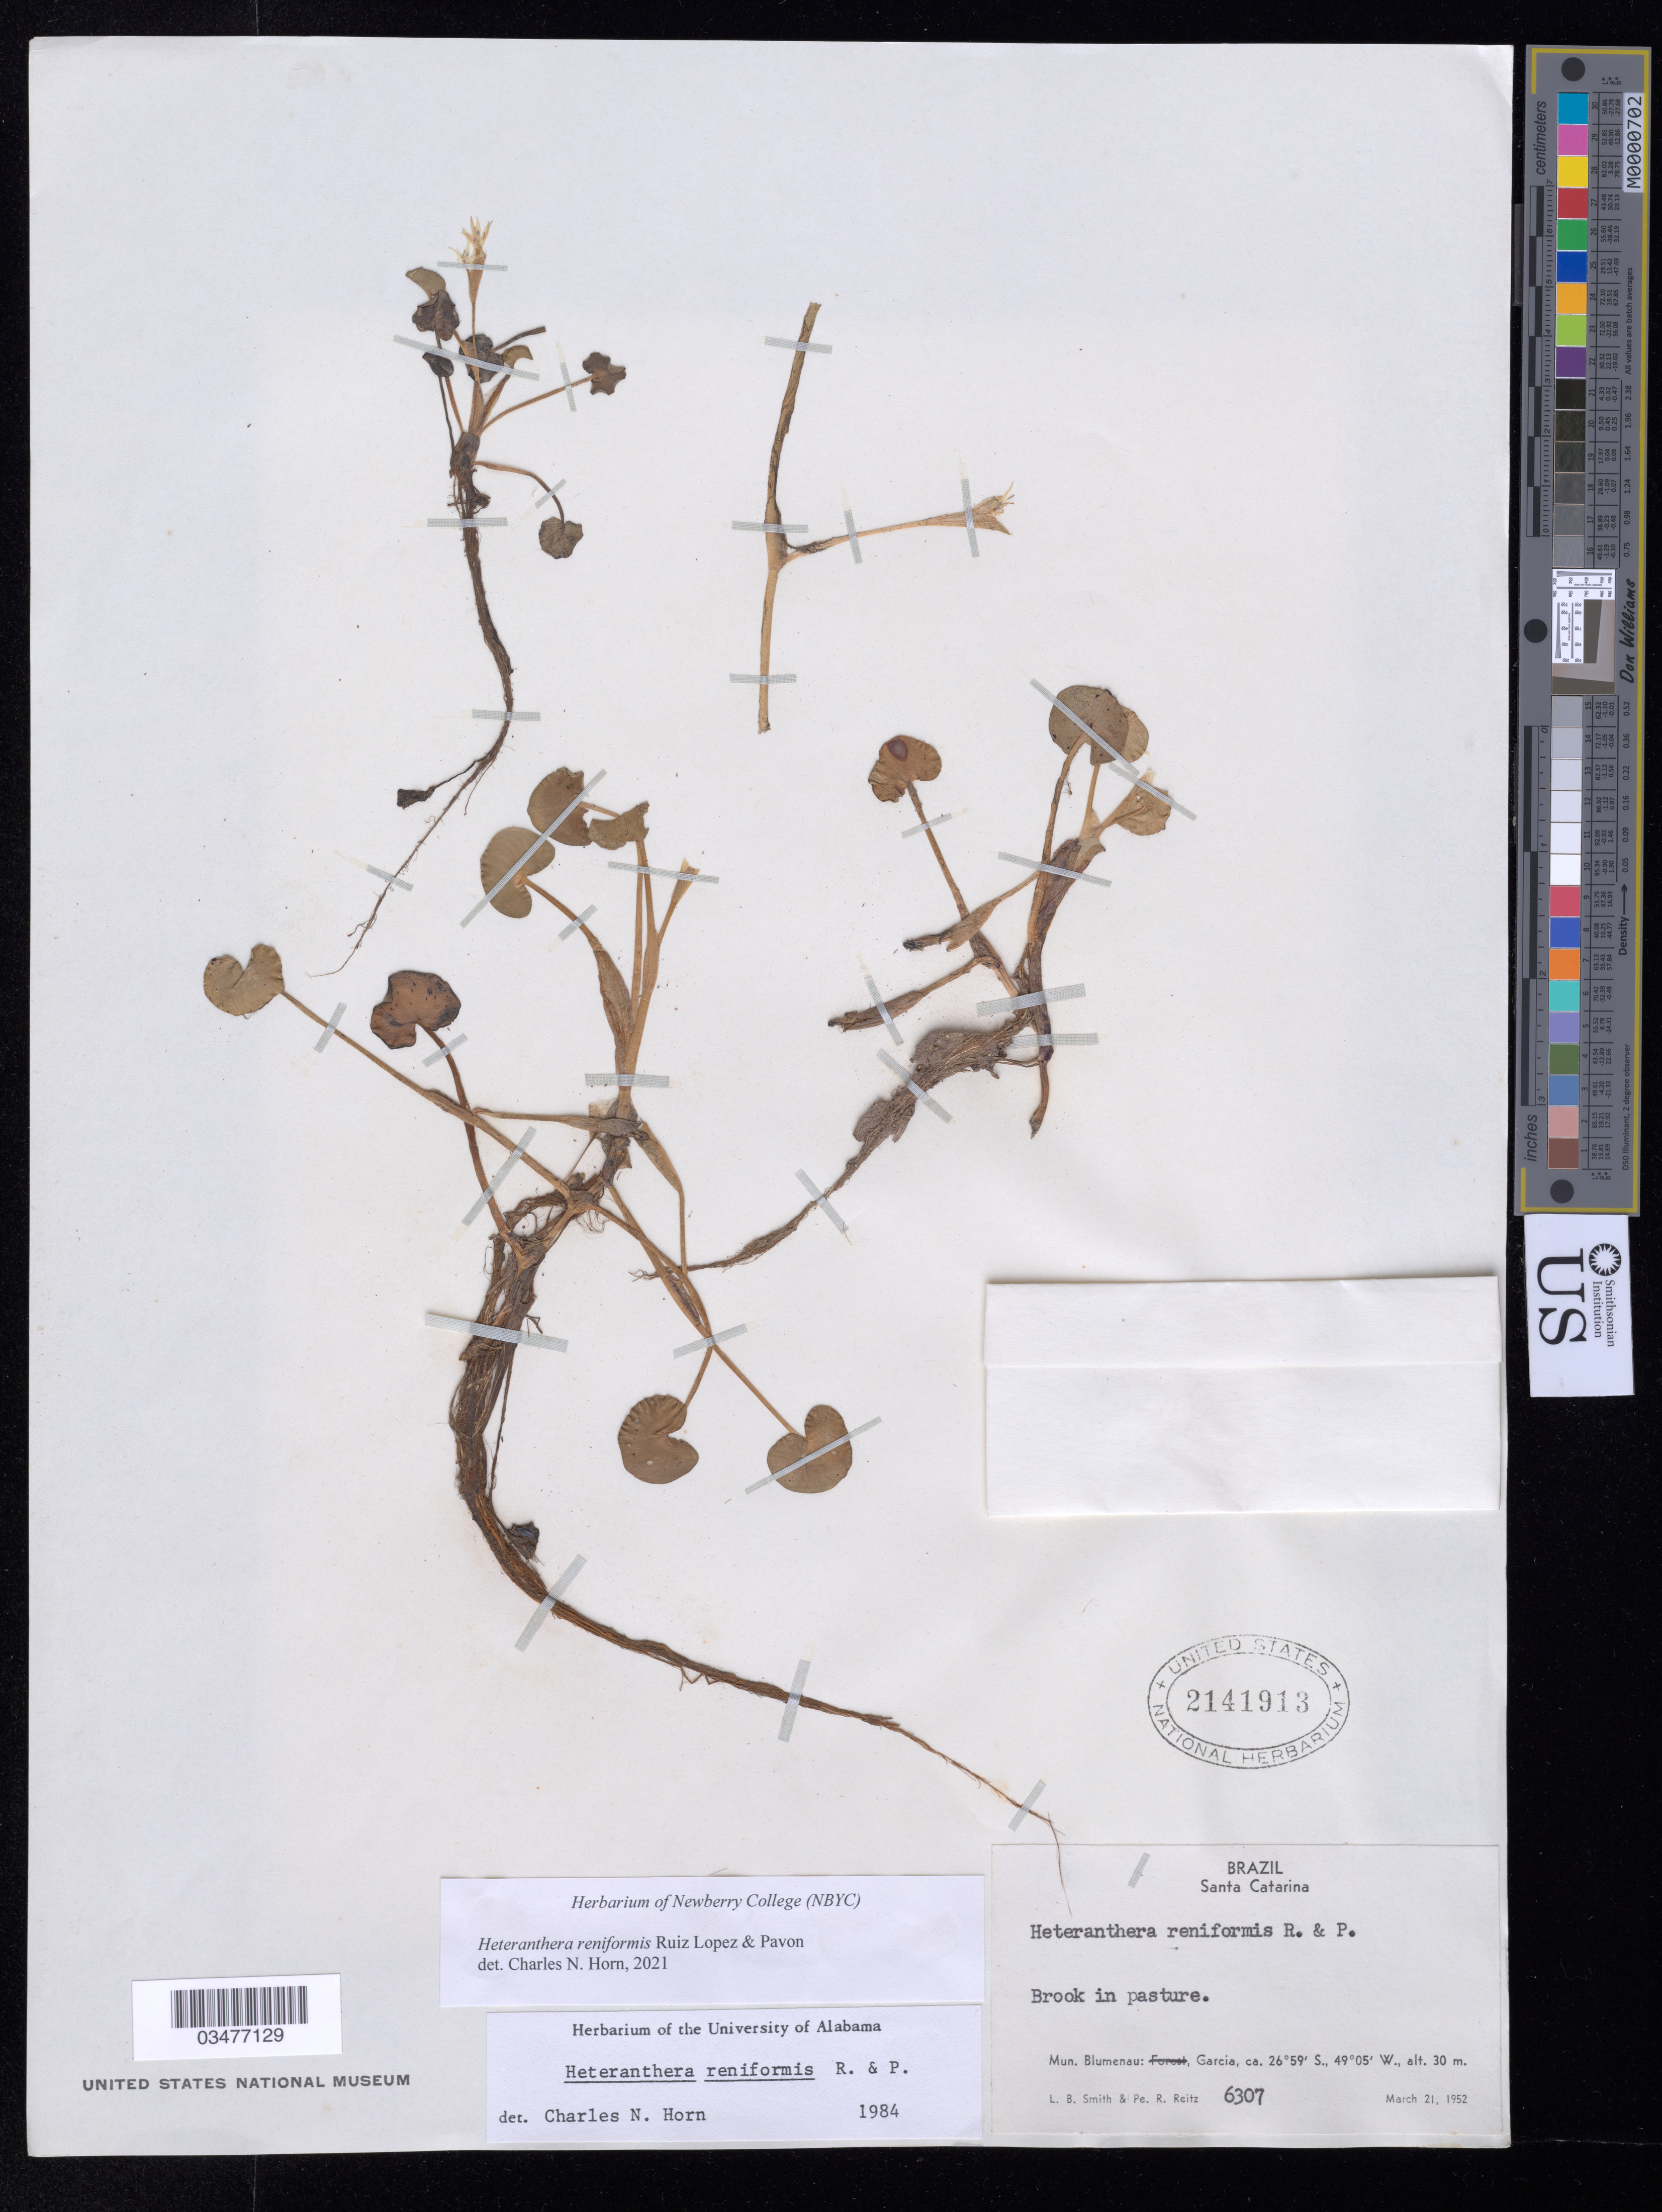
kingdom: Plantae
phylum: Tracheophyta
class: Liliopsida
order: Commelinales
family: Pontederiaceae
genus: Heteranthera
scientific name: Heteranthera reniformis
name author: Ruiz & Pav.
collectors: L. Smith & P. Reitz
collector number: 6307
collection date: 1952-03-21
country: Brazil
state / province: Santa Catarina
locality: Mun. Blumenau: Garcia.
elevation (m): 30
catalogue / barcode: US 2141913